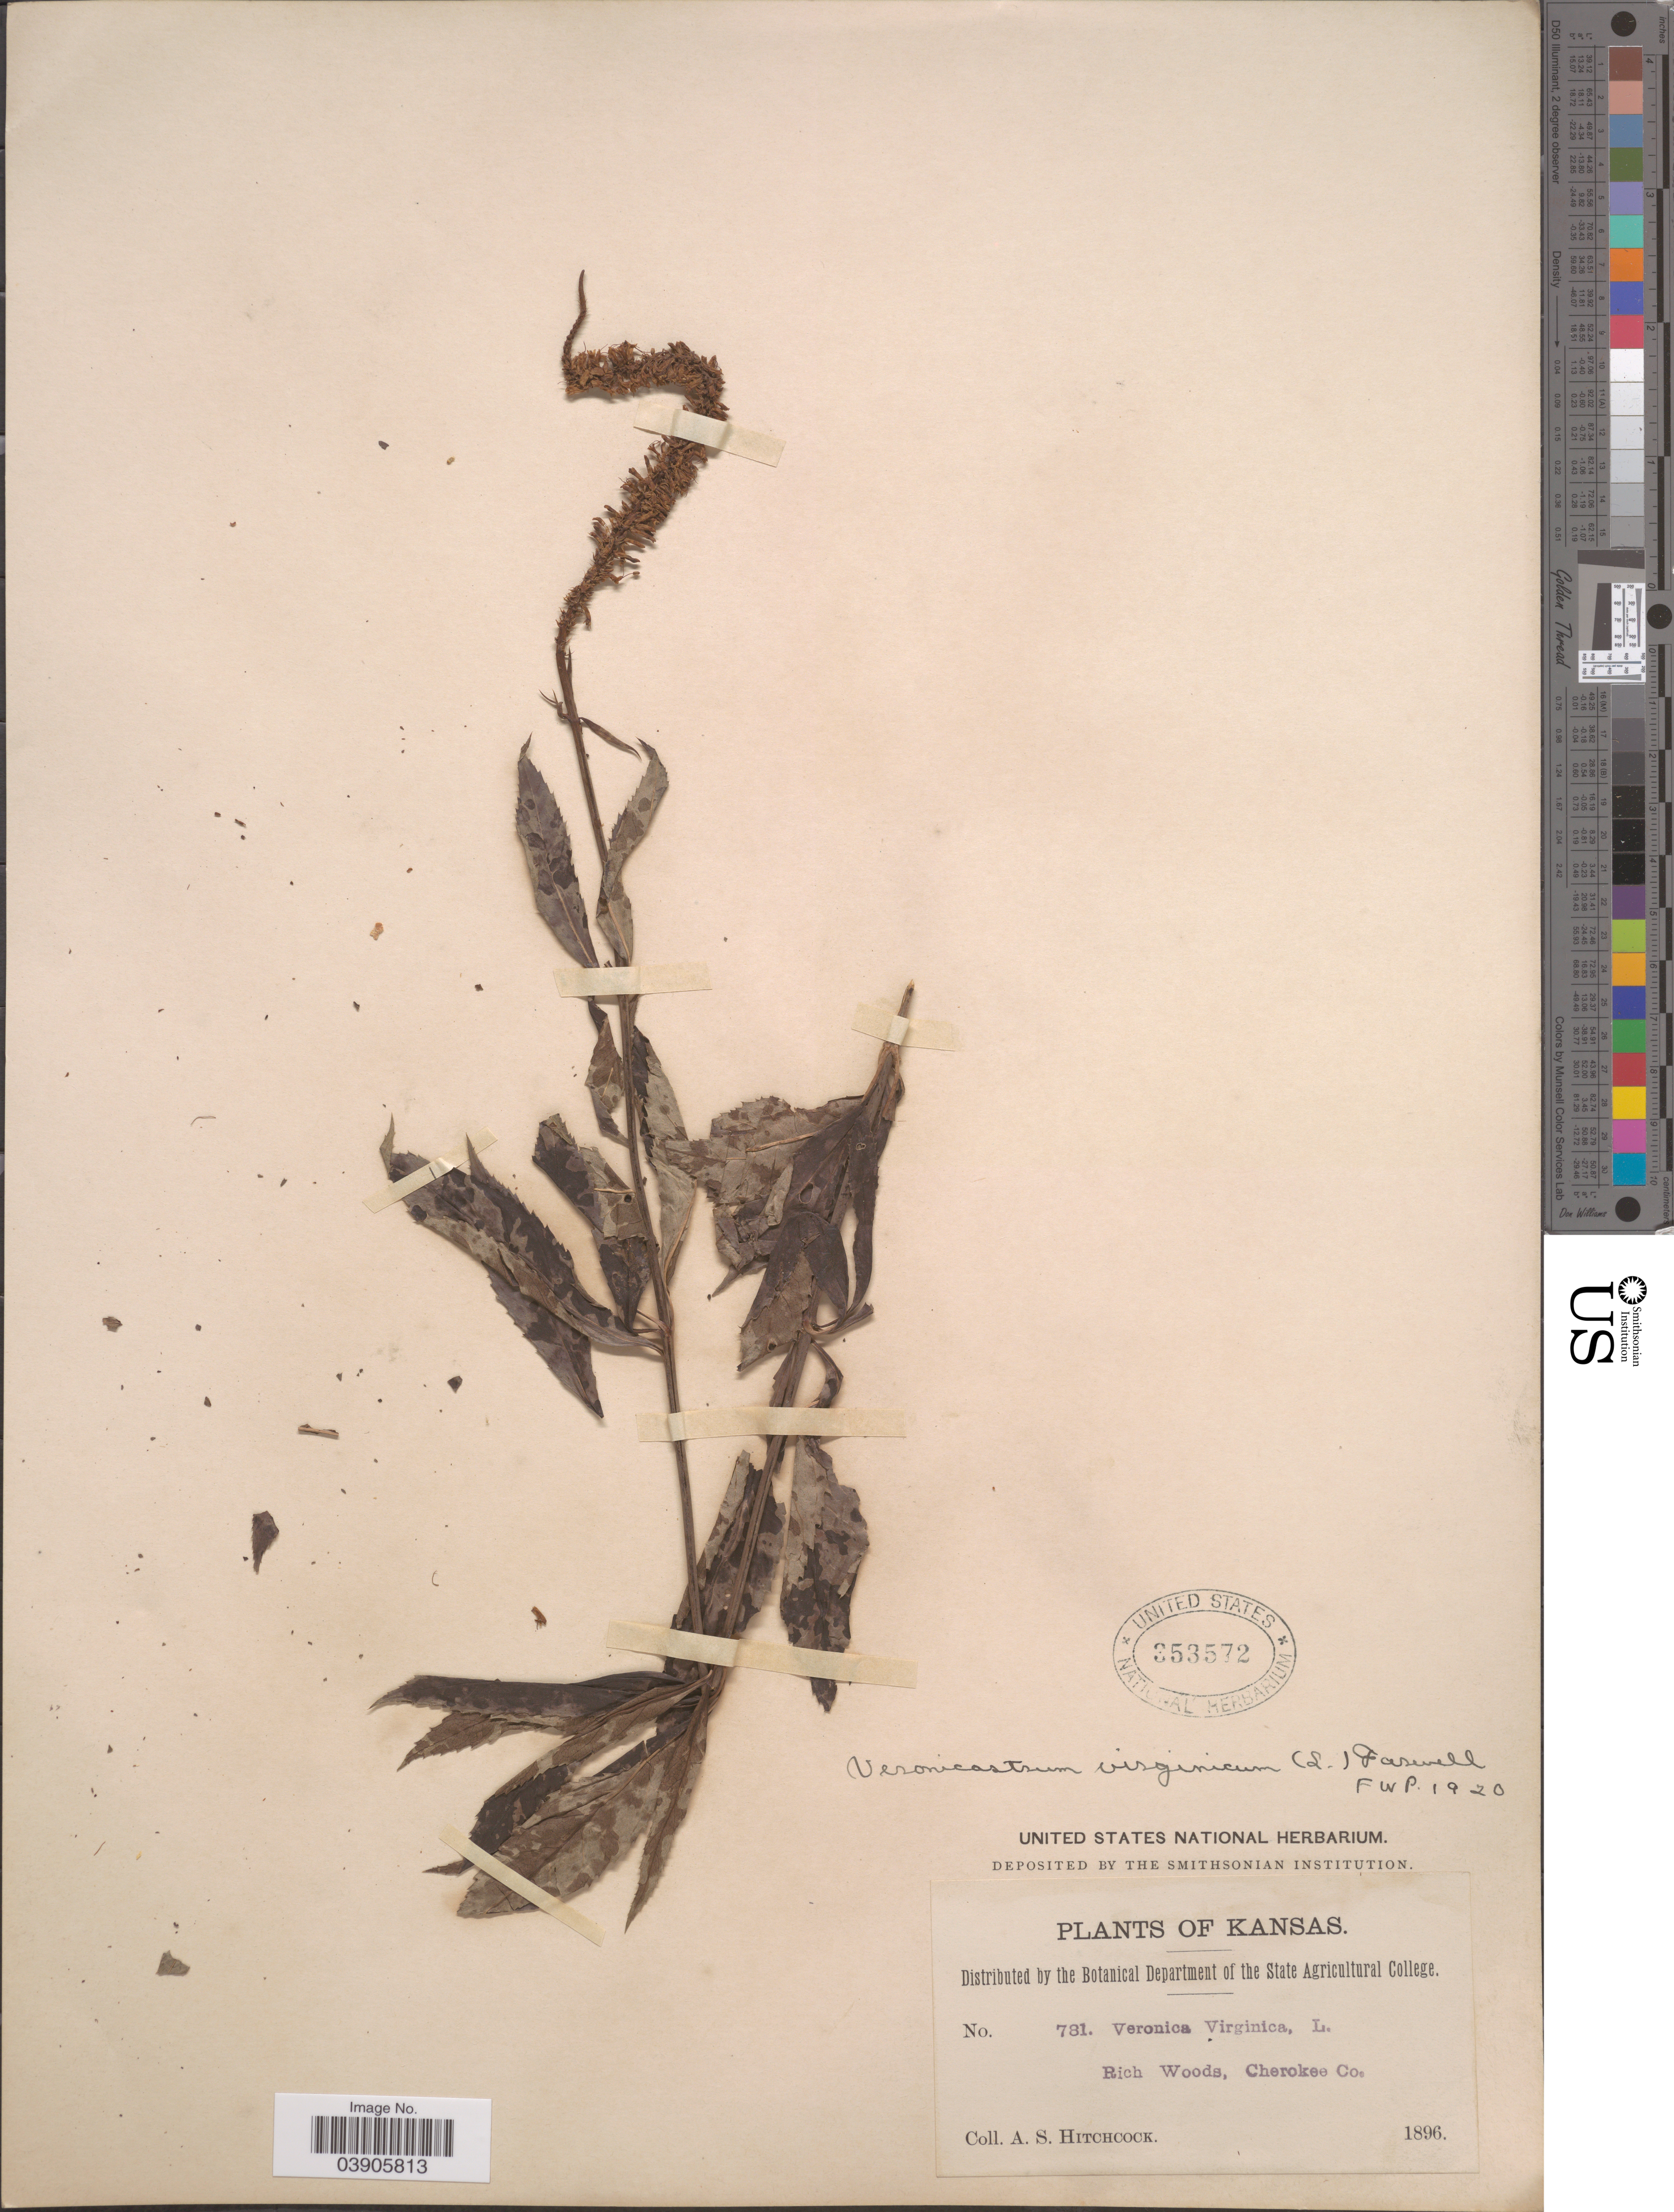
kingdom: Plantae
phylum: Tracheophyta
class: Magnoliopsida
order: Lamiales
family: Plantaginaceae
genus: Veronicastrum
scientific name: Veronicastrum virginicum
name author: (L.) Farw.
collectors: A. S. Hitchcock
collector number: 781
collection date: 1896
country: United States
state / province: Kansas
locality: Rich Woods, Cherokee Co.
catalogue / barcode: US 353572